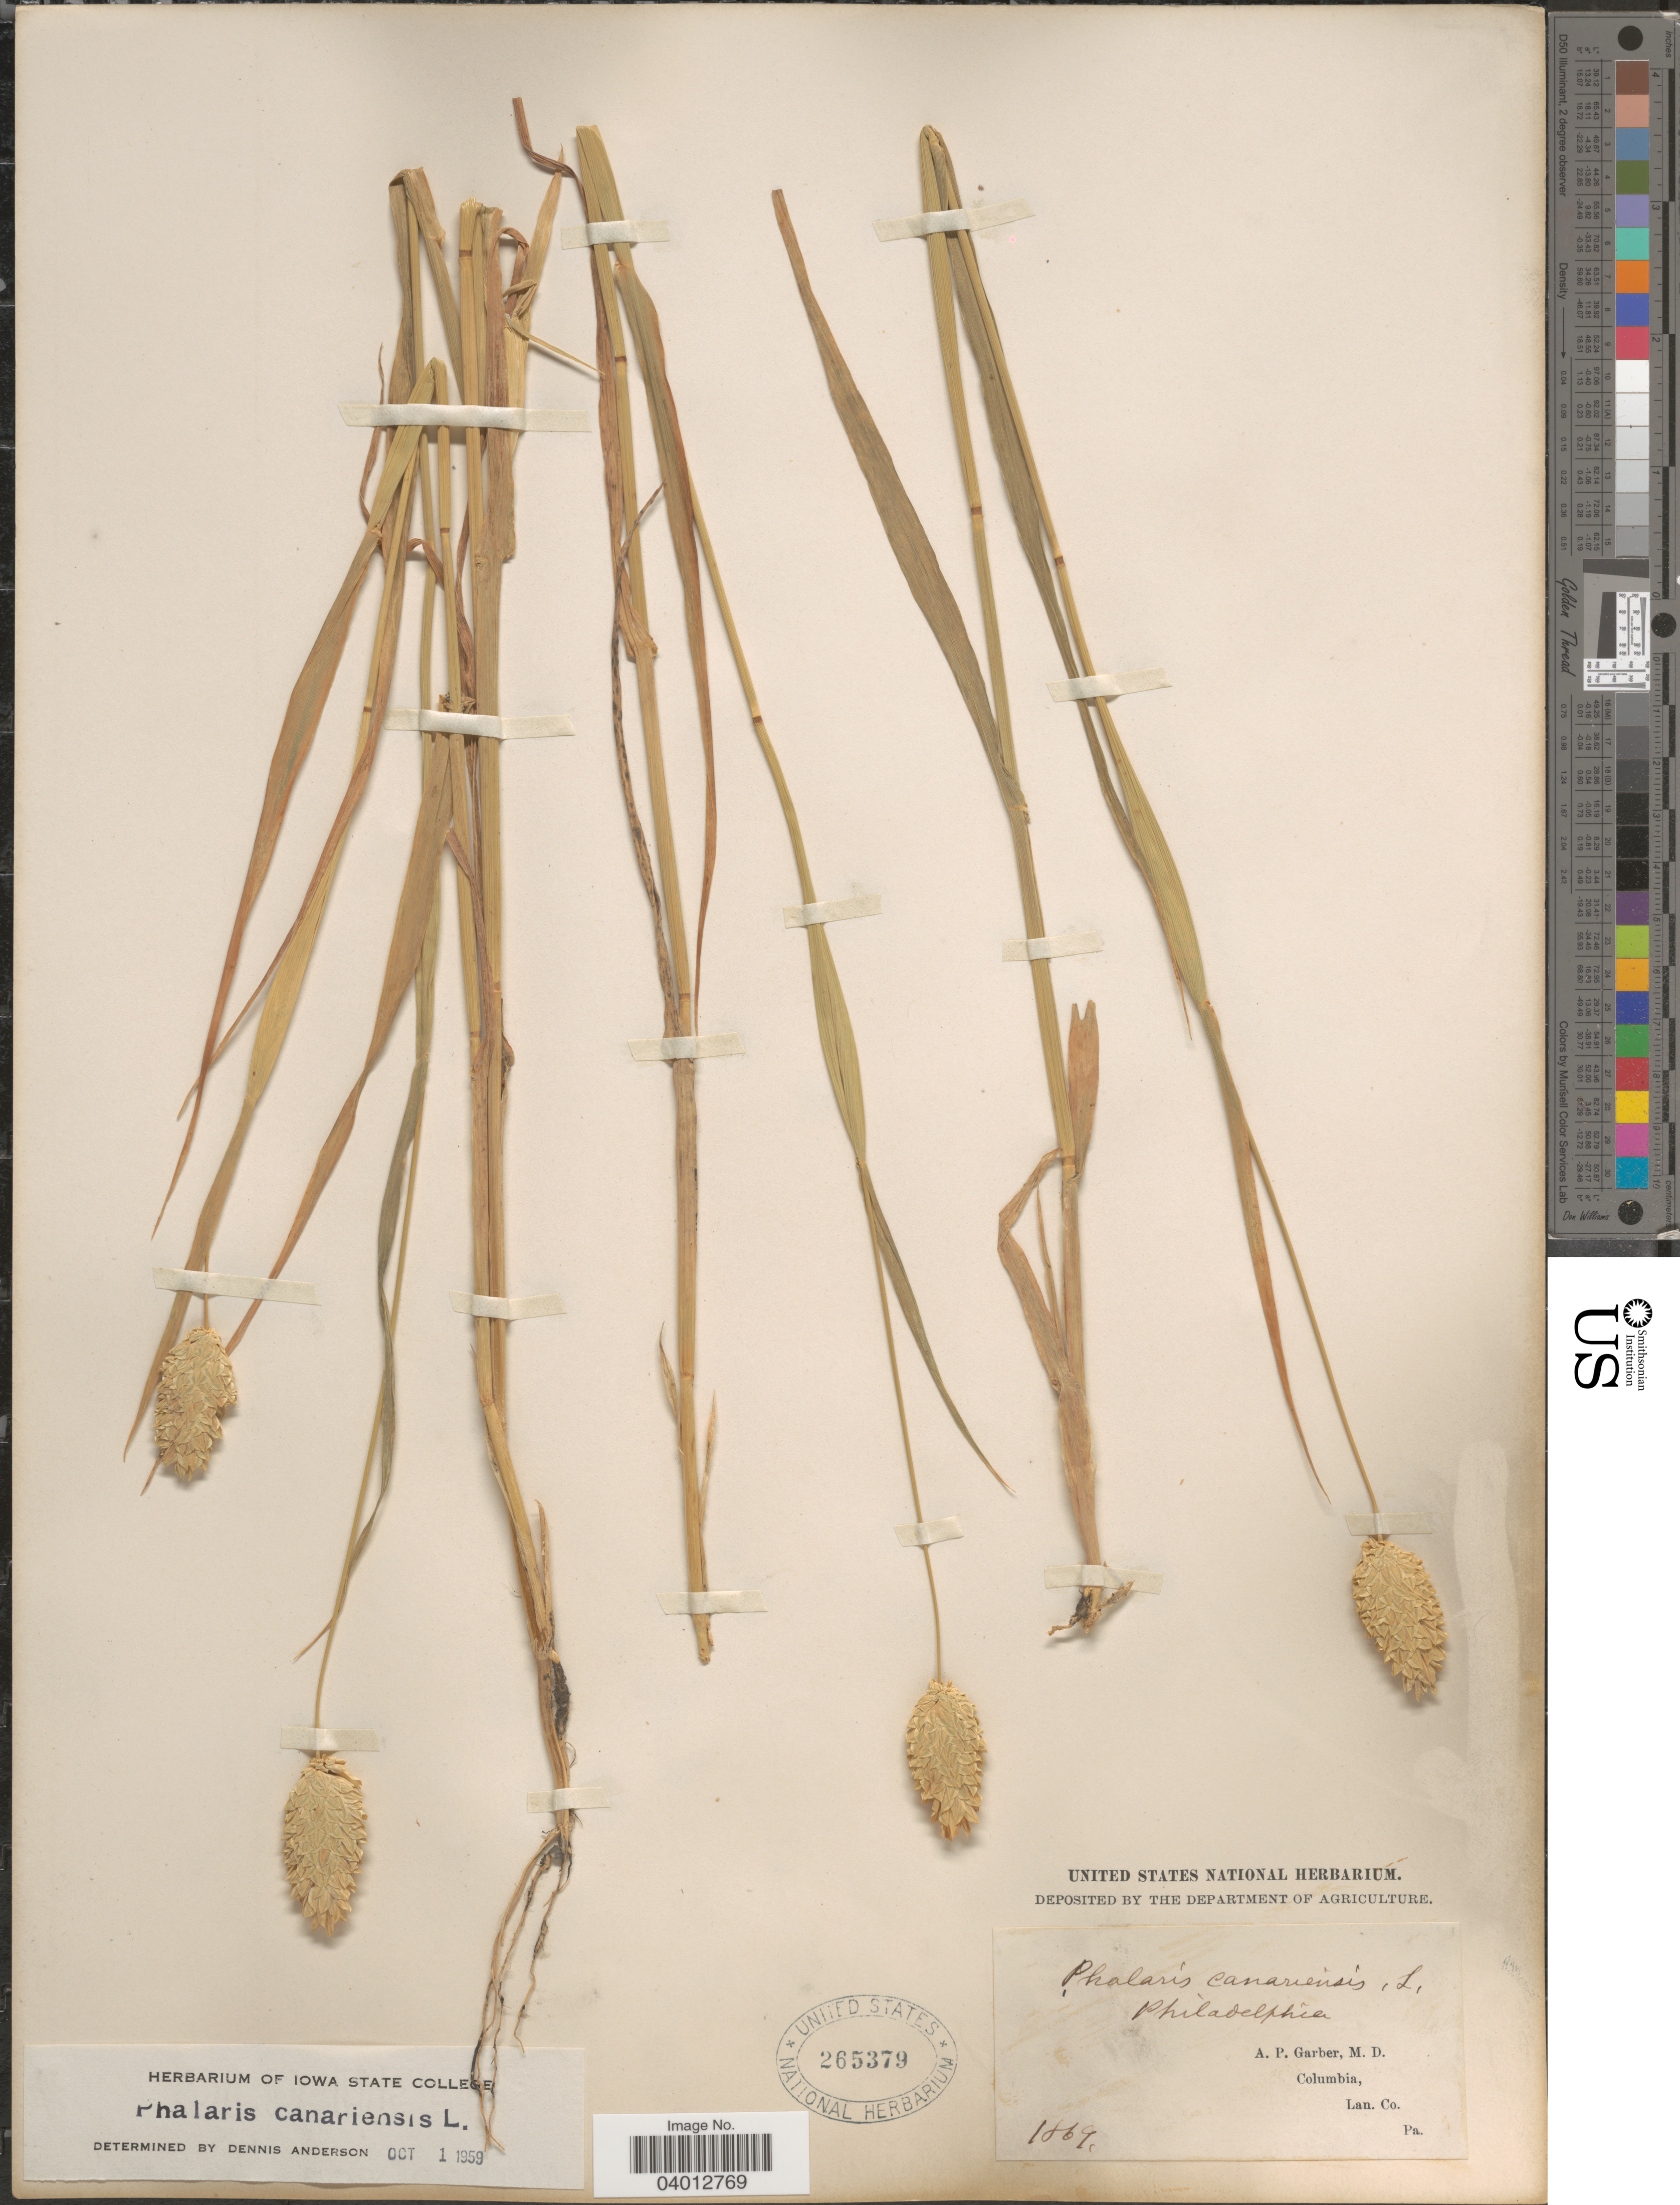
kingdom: Plantae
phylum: Tracheophyta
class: Liliopsida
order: Poales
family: Poaceae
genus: Phalaris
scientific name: Phalaris canariensis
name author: L.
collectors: A. P. Garber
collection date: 1869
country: United States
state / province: Pennsylvania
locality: Columbia, Lan. Co.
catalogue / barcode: US 265379